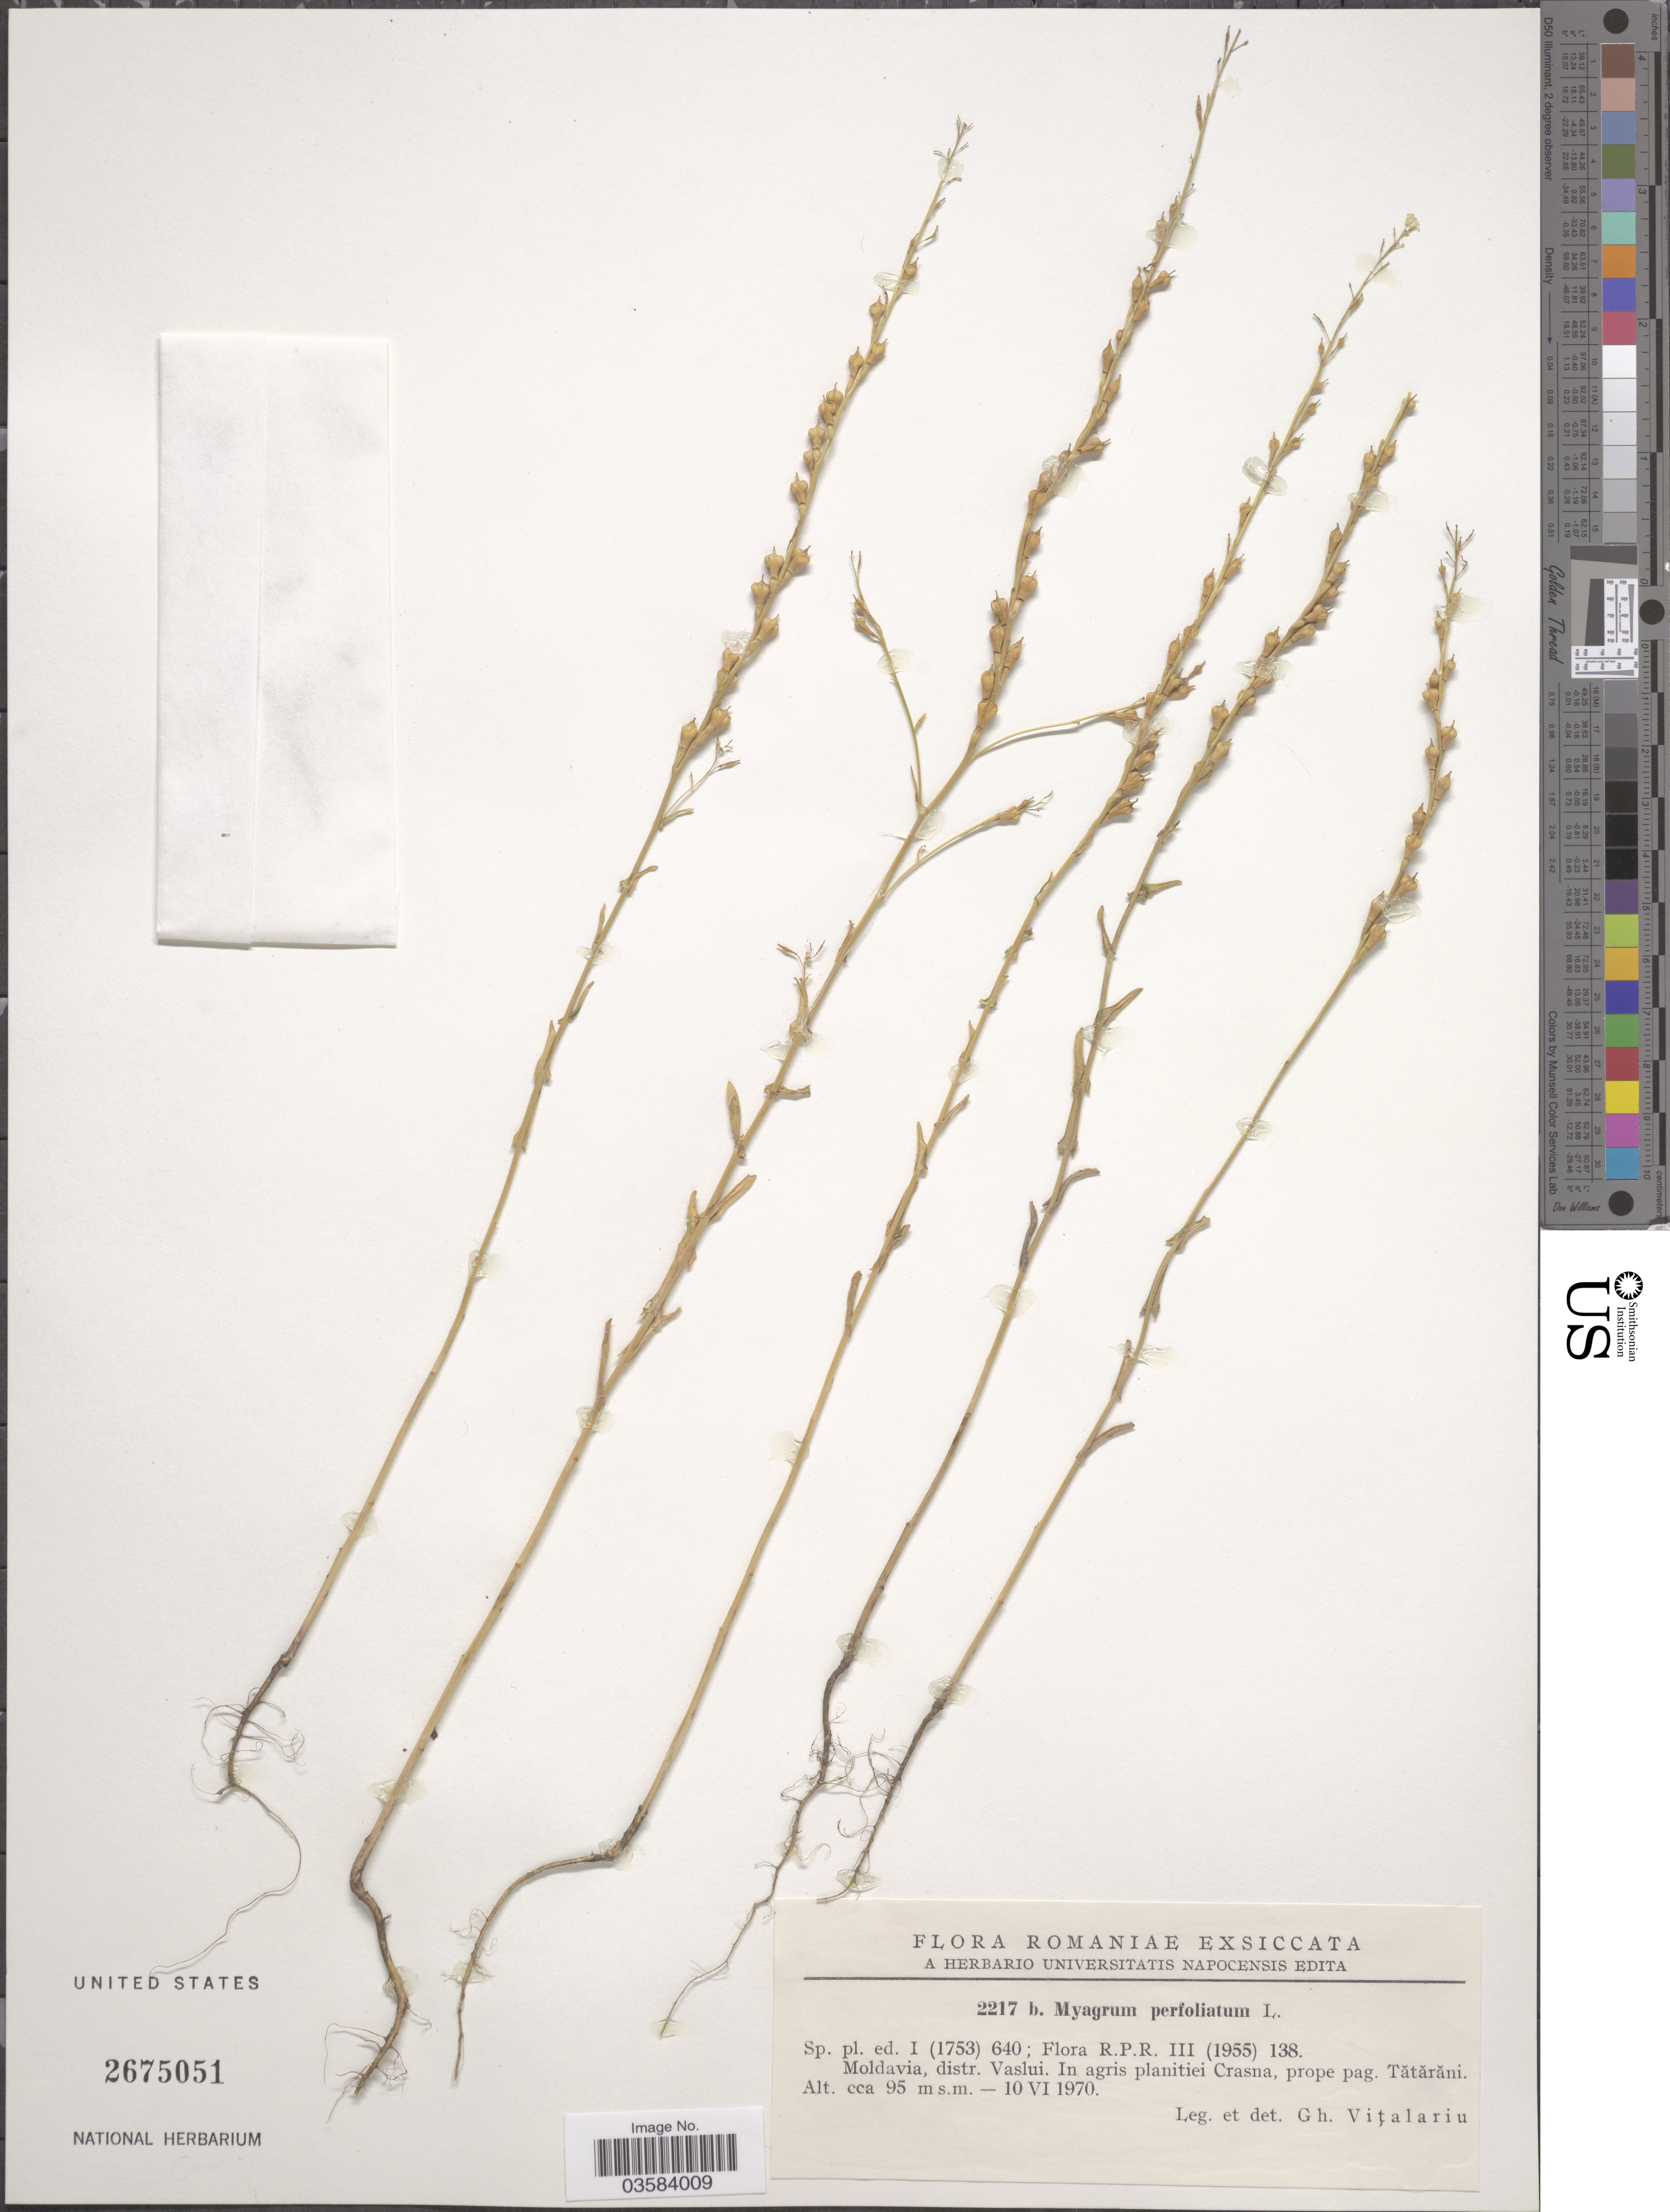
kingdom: Plantae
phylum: Tracheophyta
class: Magnoliopsida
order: Brassicales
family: Brassicaceae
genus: Myagrum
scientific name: Myagrum perfoliatum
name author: L.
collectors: G. Vitalariu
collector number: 2217 b.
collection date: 1970-06-10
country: Romania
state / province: Vaslui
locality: Moldavia, distr. Vaslui. In agris planitiei Crasna, prope pag. Tătărăni.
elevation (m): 95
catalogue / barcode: US 2675051